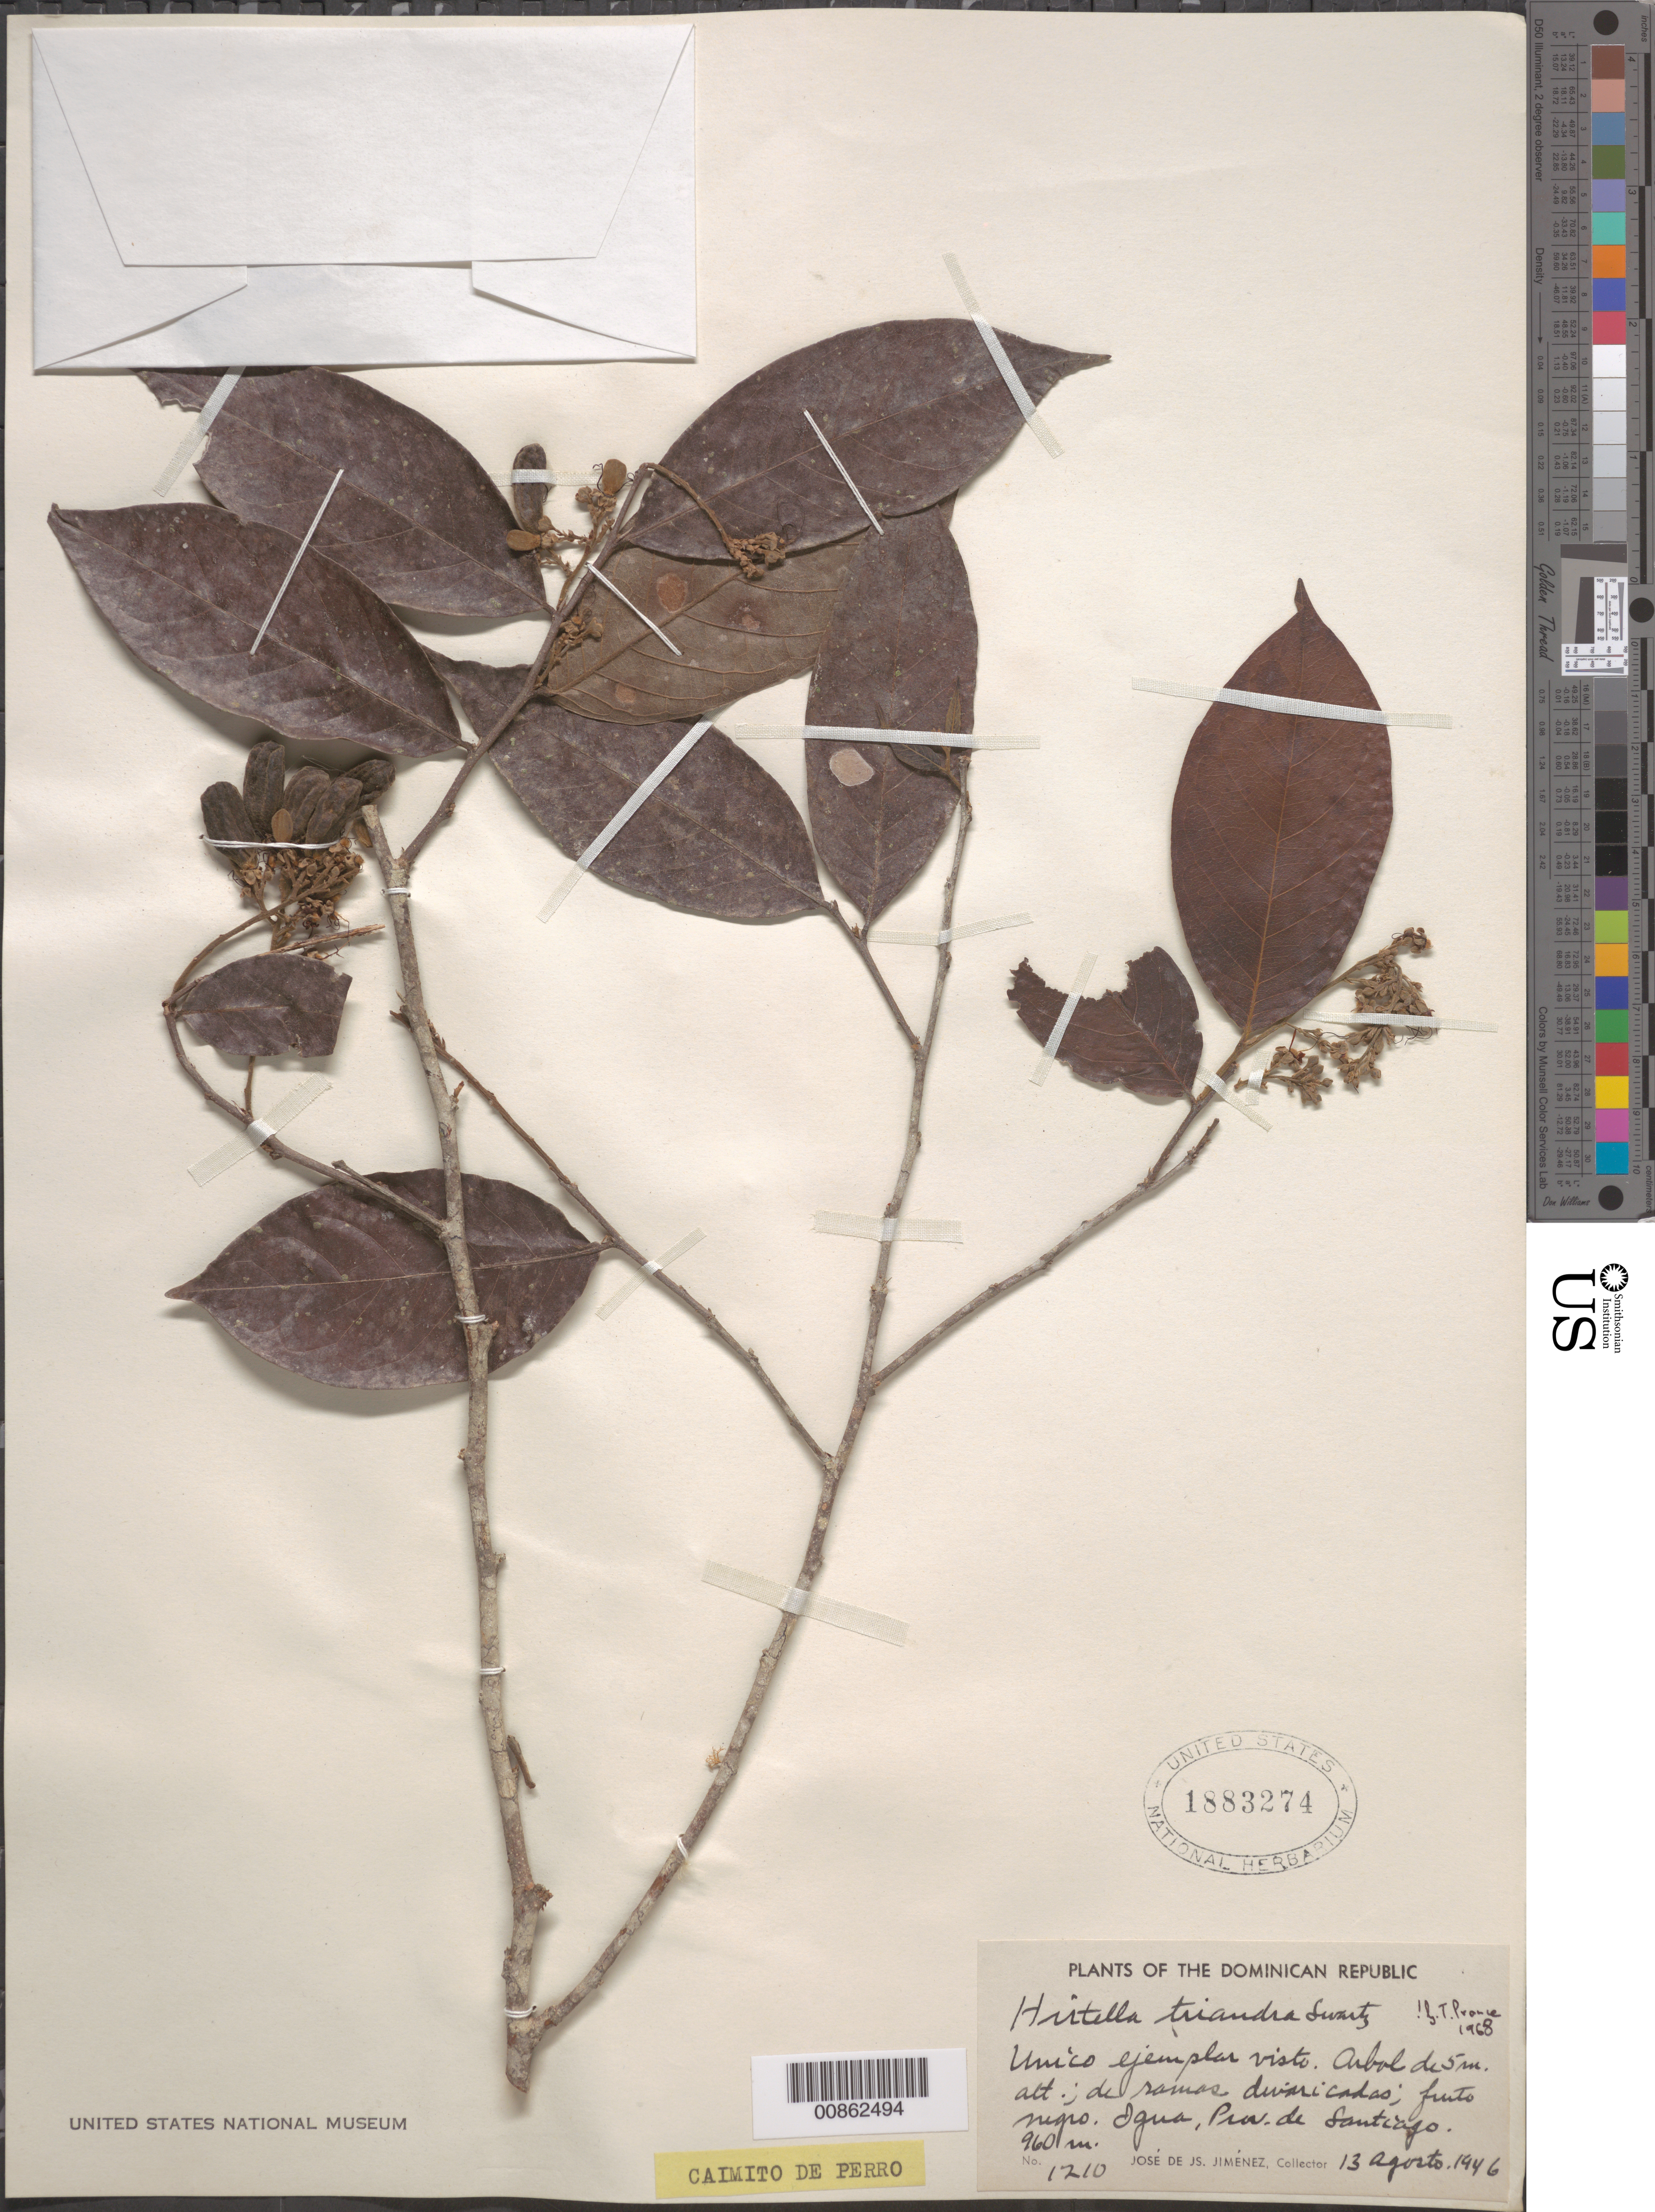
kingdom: Plantae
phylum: Tracheophyta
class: Magnoliopsida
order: Malpighiales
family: Chrysobalanaceae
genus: Hirtella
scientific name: Hirtella triandra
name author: Sw.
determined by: Prance, G. T.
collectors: J. J. Jiménez Almonte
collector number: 1210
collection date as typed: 13 Aug 1946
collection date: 1946-08-13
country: Dominican Republic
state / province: Santiago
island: Hispaniola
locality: Igua.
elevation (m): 960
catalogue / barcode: US 1883274